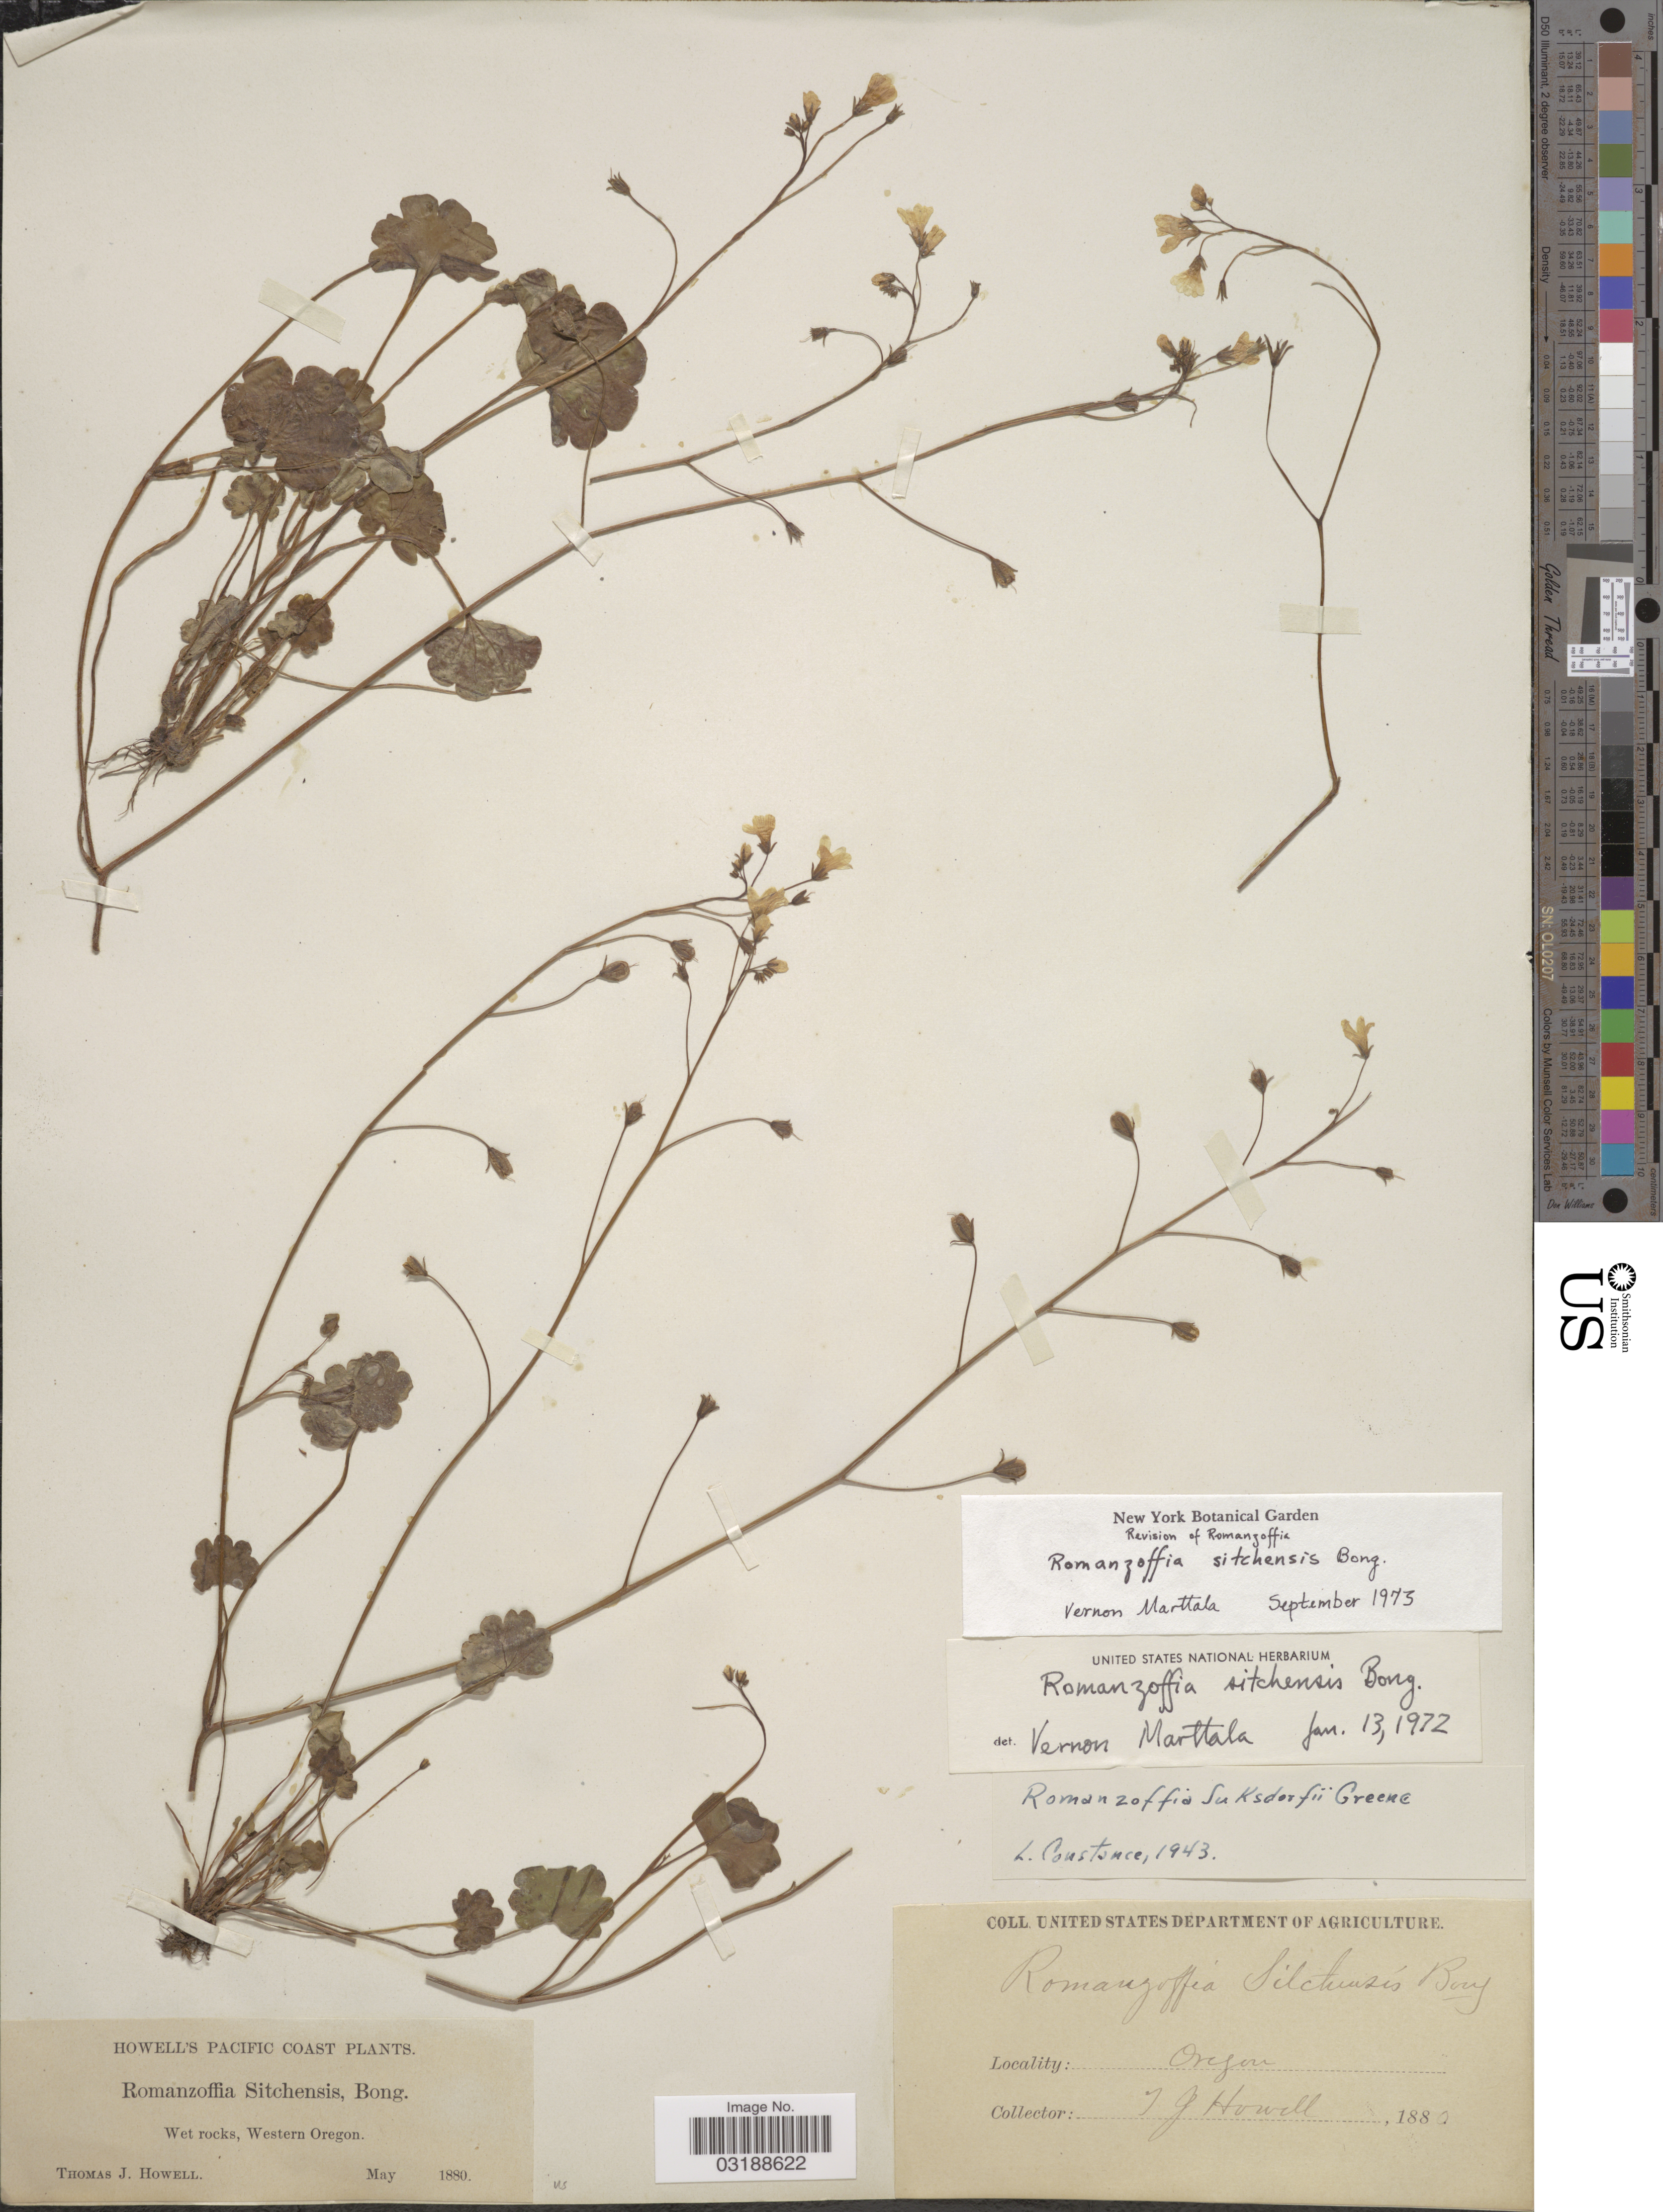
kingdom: Plantae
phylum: Tracheophyta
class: Magnoliopsida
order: Boraginales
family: Hydrophyllaceae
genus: Romanzoffia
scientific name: Romanzoffia sitchensis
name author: Bong.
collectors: T. J. Howell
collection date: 1880-05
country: United States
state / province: Oregon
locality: Pacific Coast, Western Oregon.